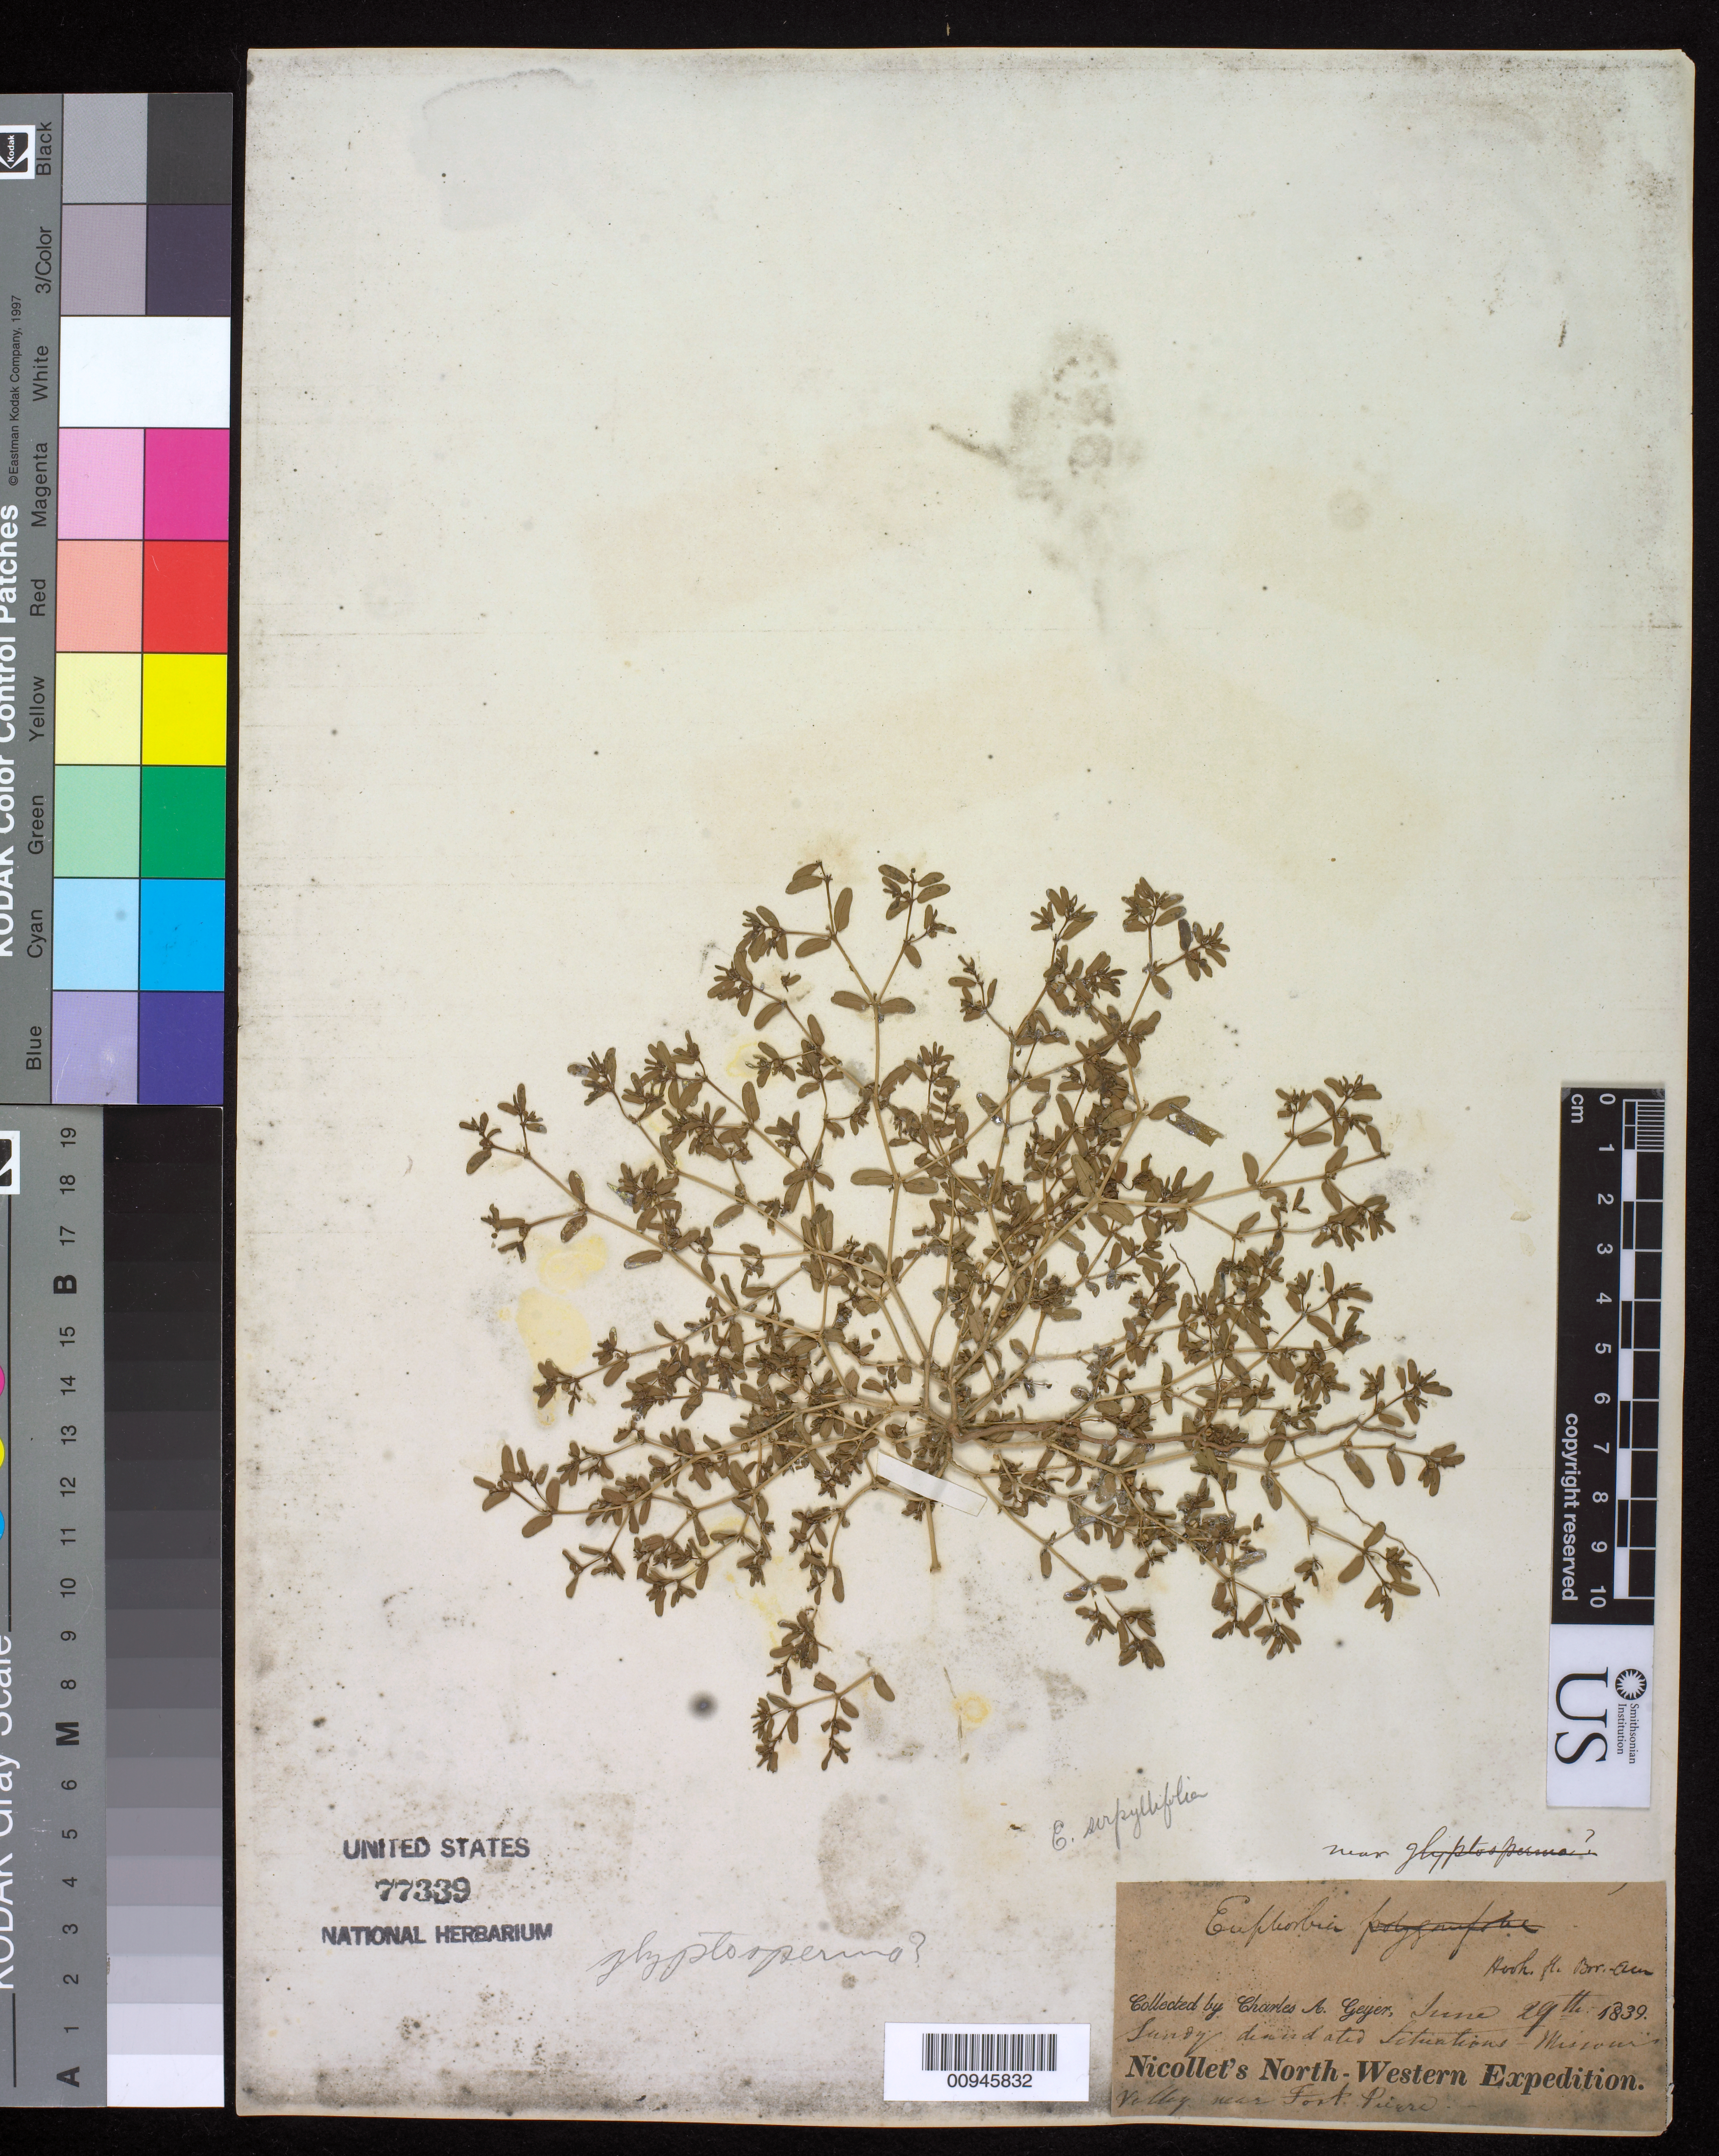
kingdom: Plantae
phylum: Tracheophyta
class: Magnoliopsida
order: Malpighiales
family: Euphorbiaceae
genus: Euphorbia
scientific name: Euphorbia serpillifolia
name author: Pers.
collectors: C. A. Geyer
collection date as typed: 29 Jun 1839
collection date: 1839-06-29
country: United States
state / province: South Dakota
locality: Valley near Fort Pierre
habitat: Sandy denudated Situations.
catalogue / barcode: US 77339